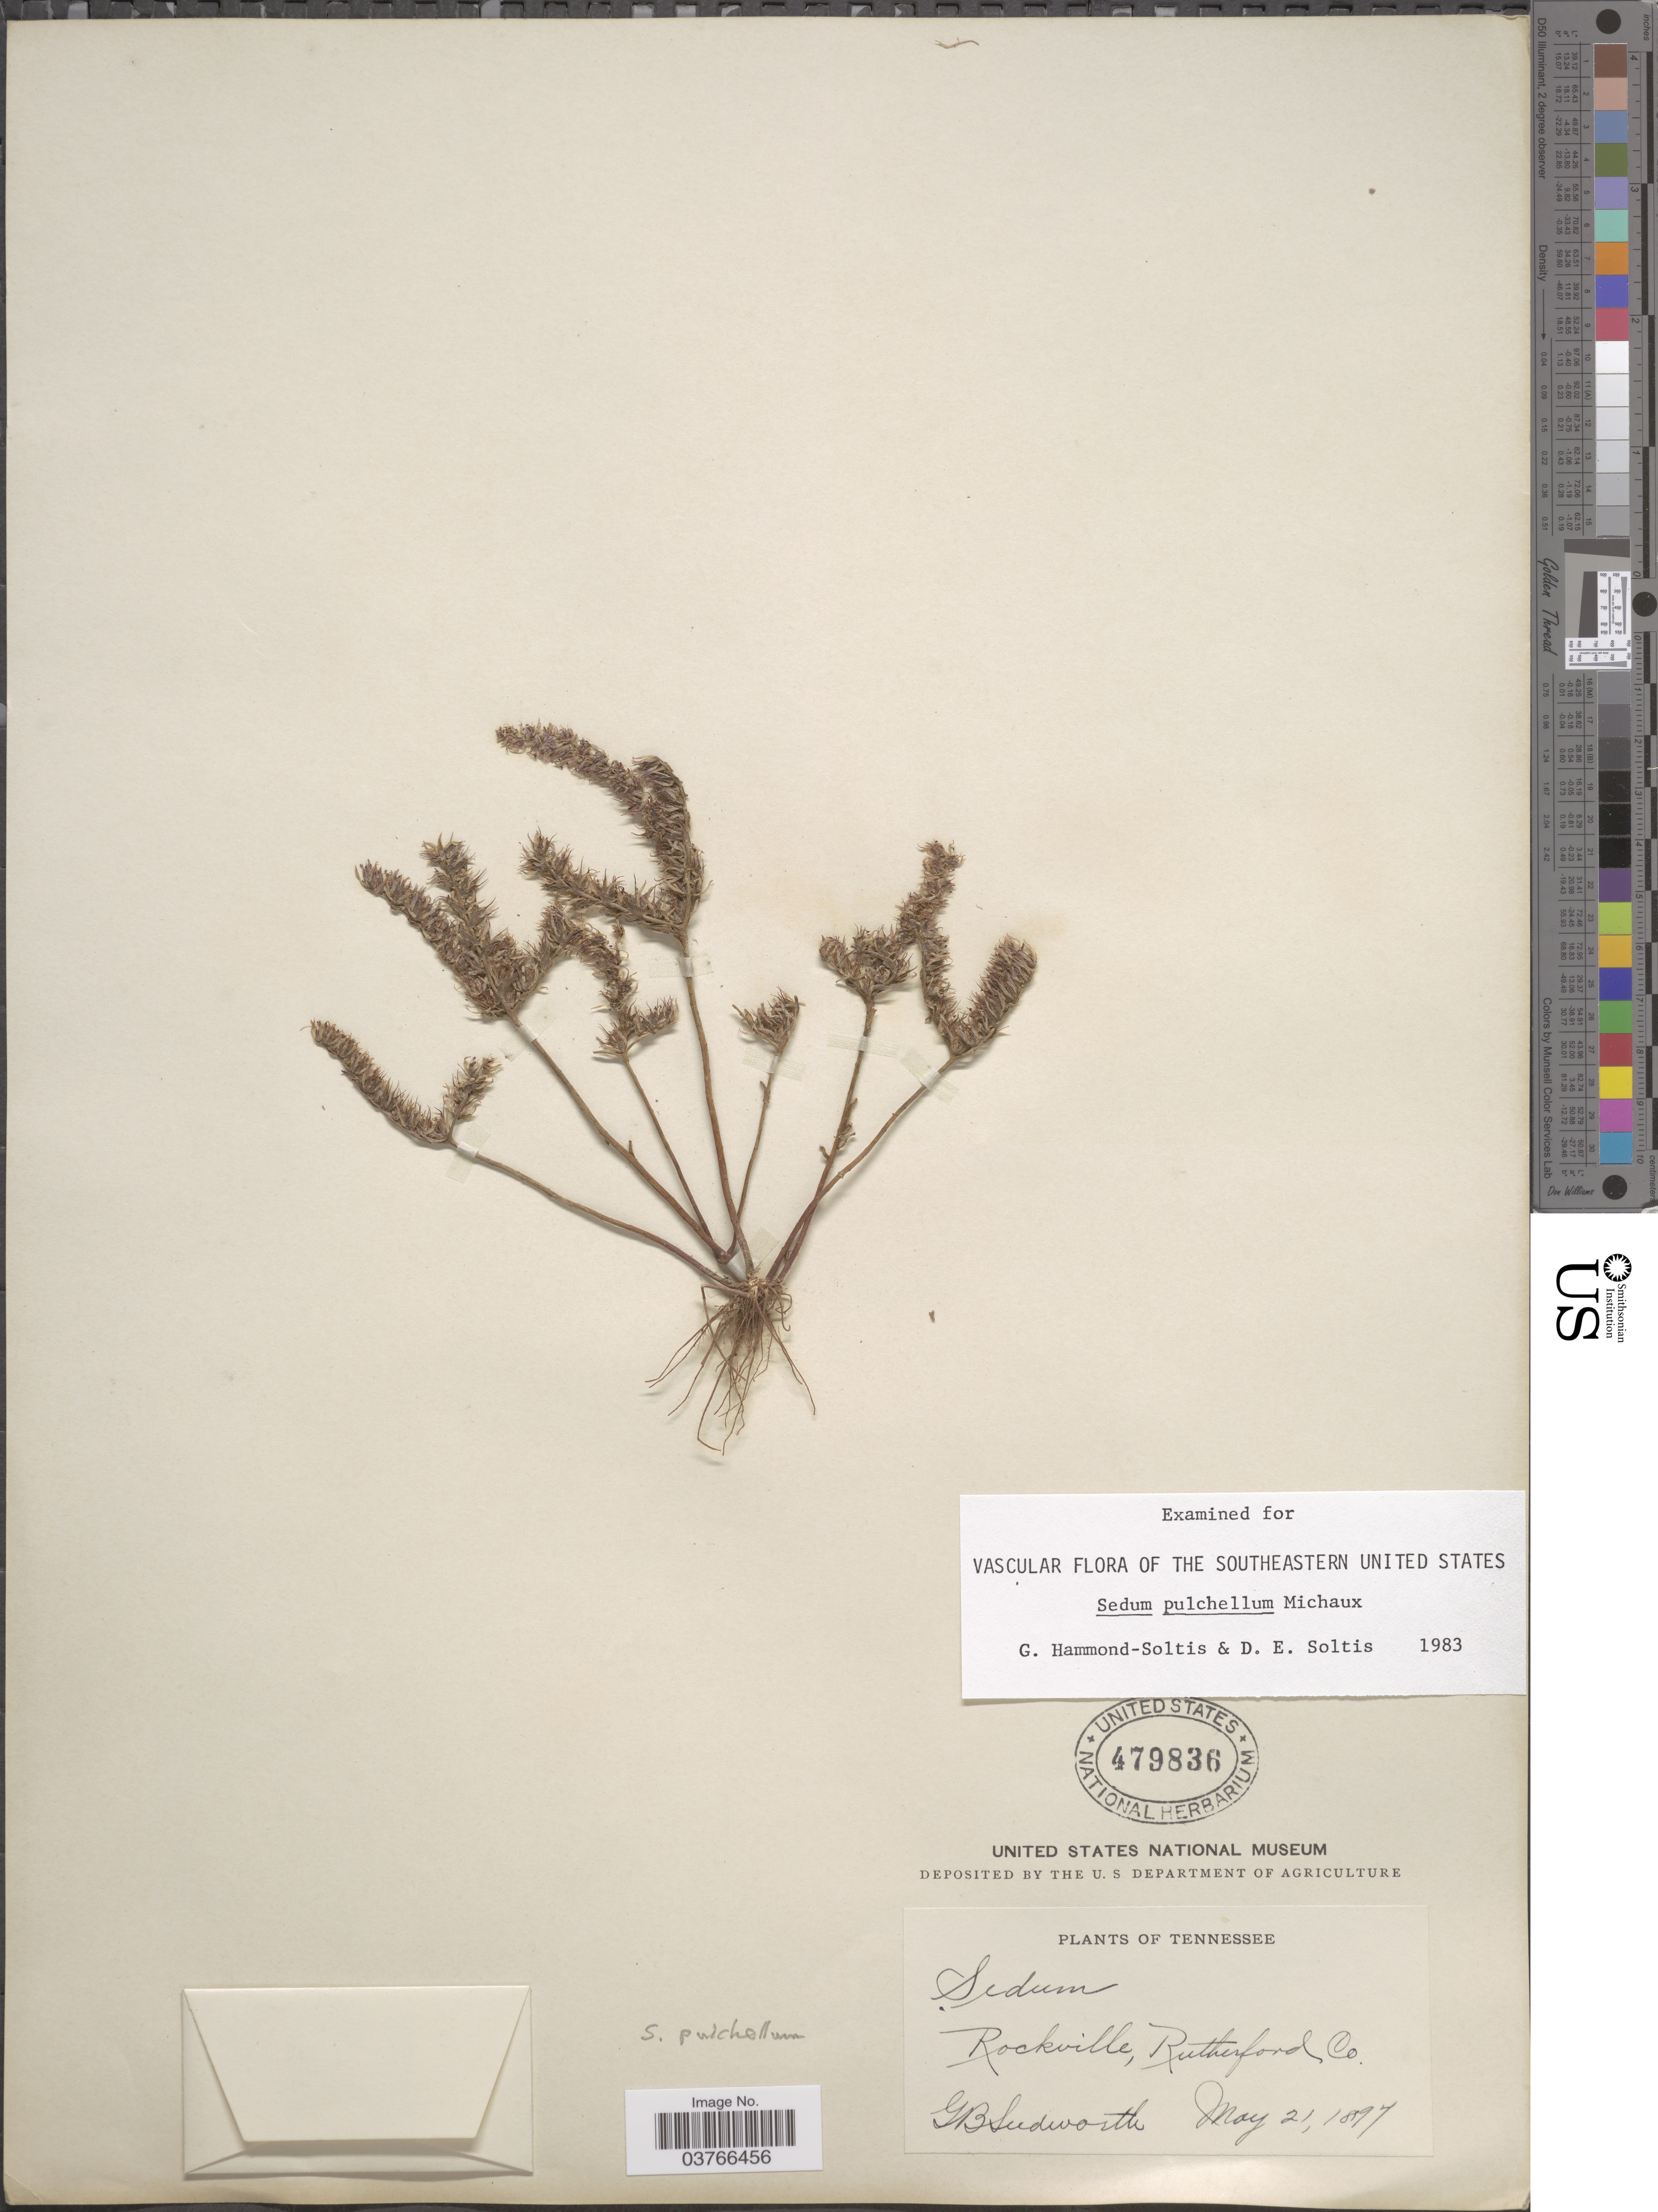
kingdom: Plantae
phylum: Tracheophyta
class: Magnoliopsida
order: Saxifragales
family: Crassulaceae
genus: Sedum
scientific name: Sedum pulchellum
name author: Michx.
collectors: G. B. Sudworth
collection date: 1897-05-21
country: United States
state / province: Tennessee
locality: Rockville, Rutherford Co.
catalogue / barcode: US 479836